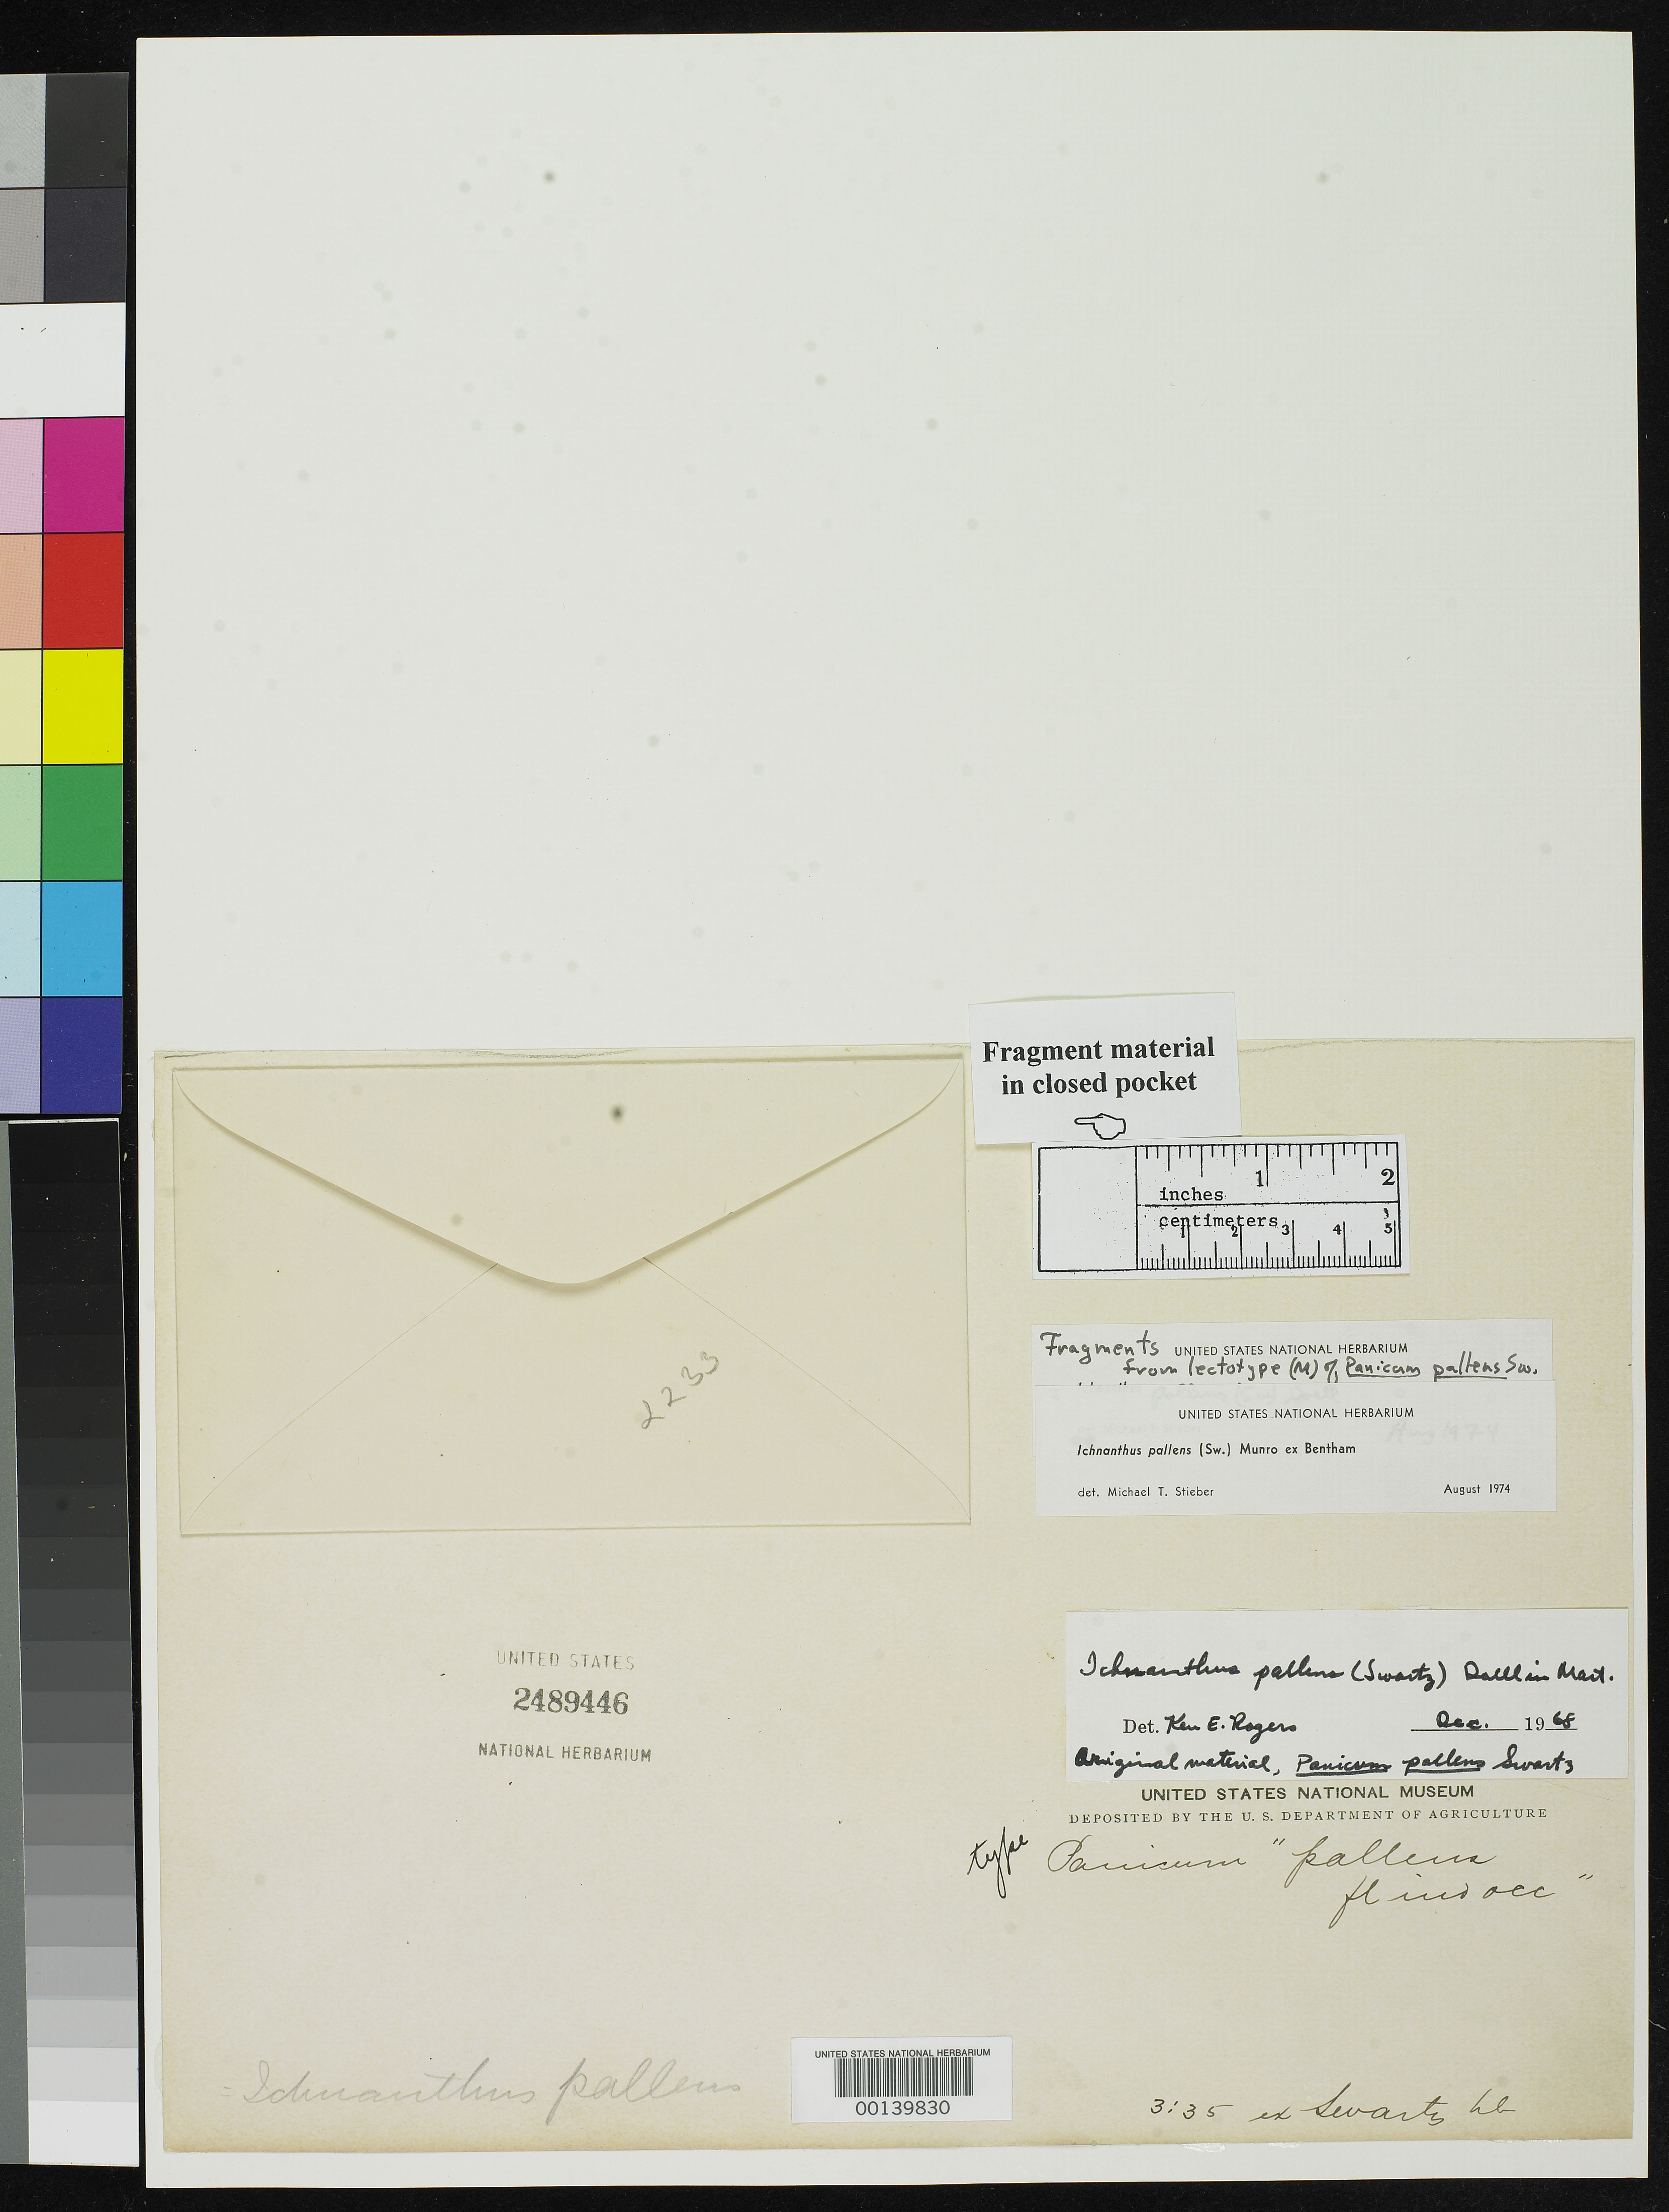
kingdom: Plantae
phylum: Tracheophyta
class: Liliopsida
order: Poales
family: Poaceae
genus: Panicum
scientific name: Panicum pallens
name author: Sw.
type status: Type Fragment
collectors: O. P. Swartz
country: Jamaica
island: Greater Antilles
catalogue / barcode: US 2489446